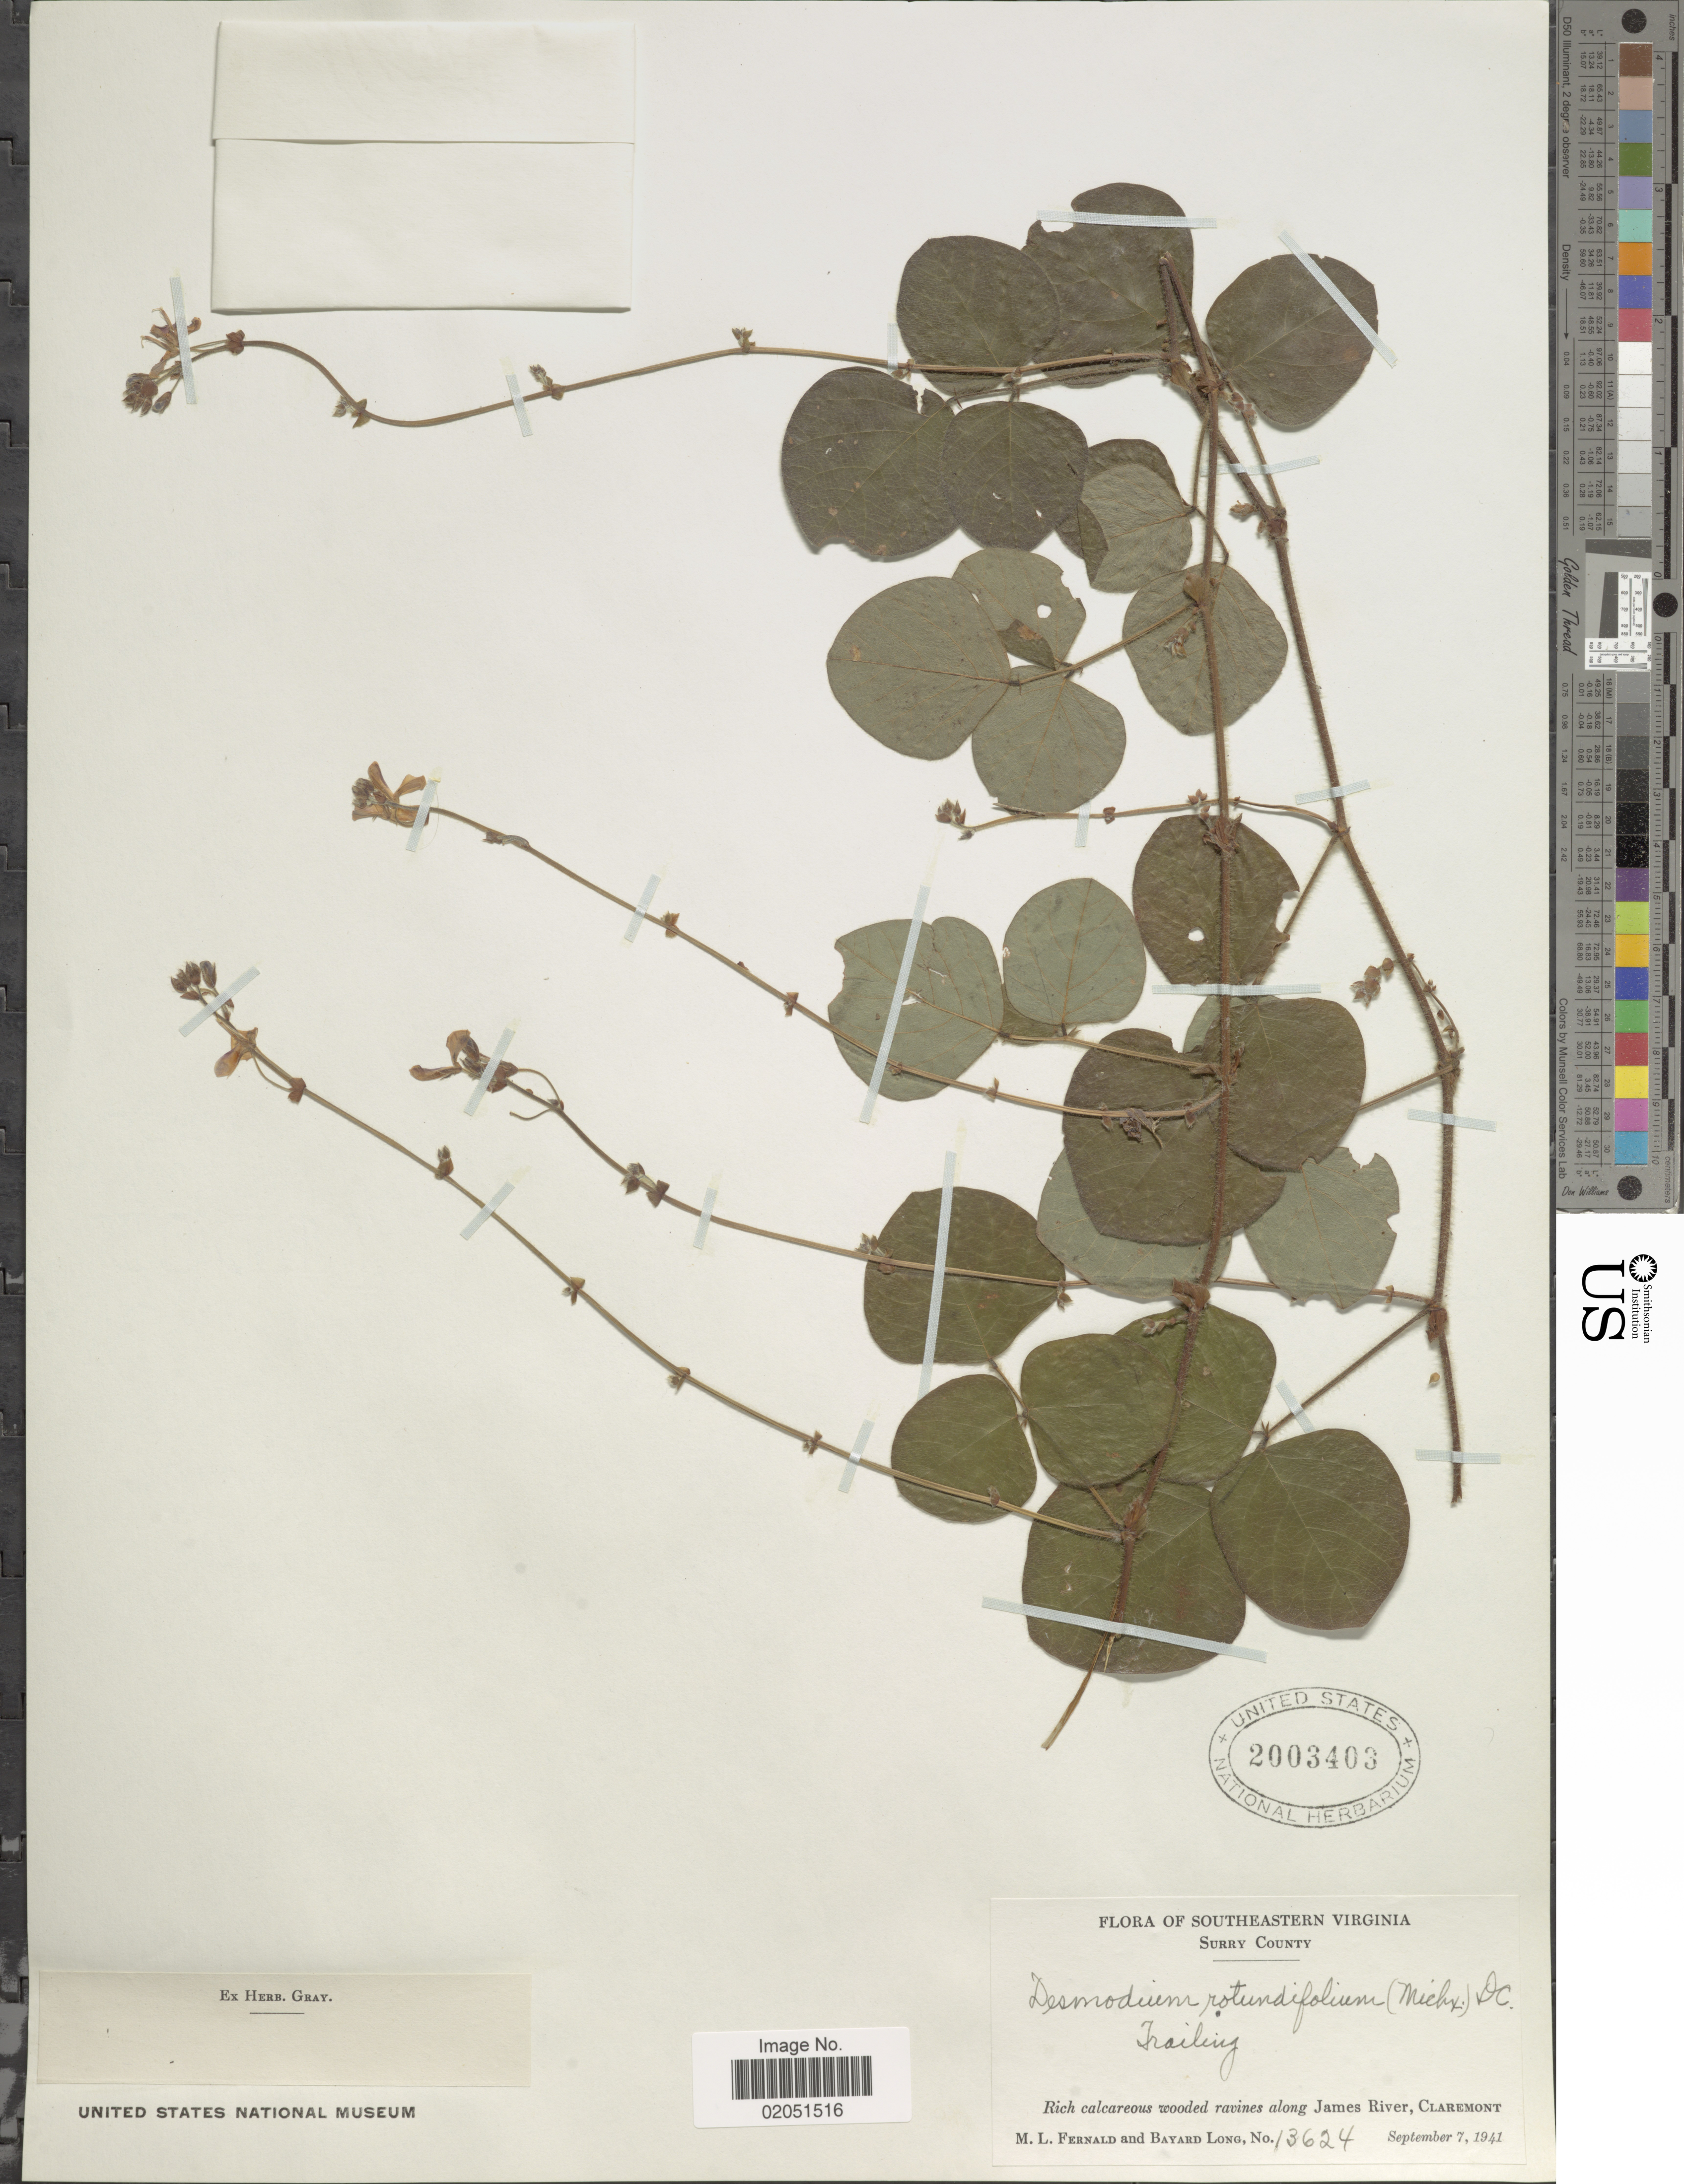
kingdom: Plantae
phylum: Tracheophyta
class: Magnoliopsida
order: Fabales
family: Fabaceae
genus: Desmodium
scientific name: Desmodium rotundifolium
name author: DC.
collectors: M. L. Fernald & B. Long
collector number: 13624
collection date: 1941-09-07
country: United States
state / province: Virginia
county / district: Surry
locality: Southeastern Virginia, Surry County, Trailing, along James River, Claresmont.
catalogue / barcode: US 2003403